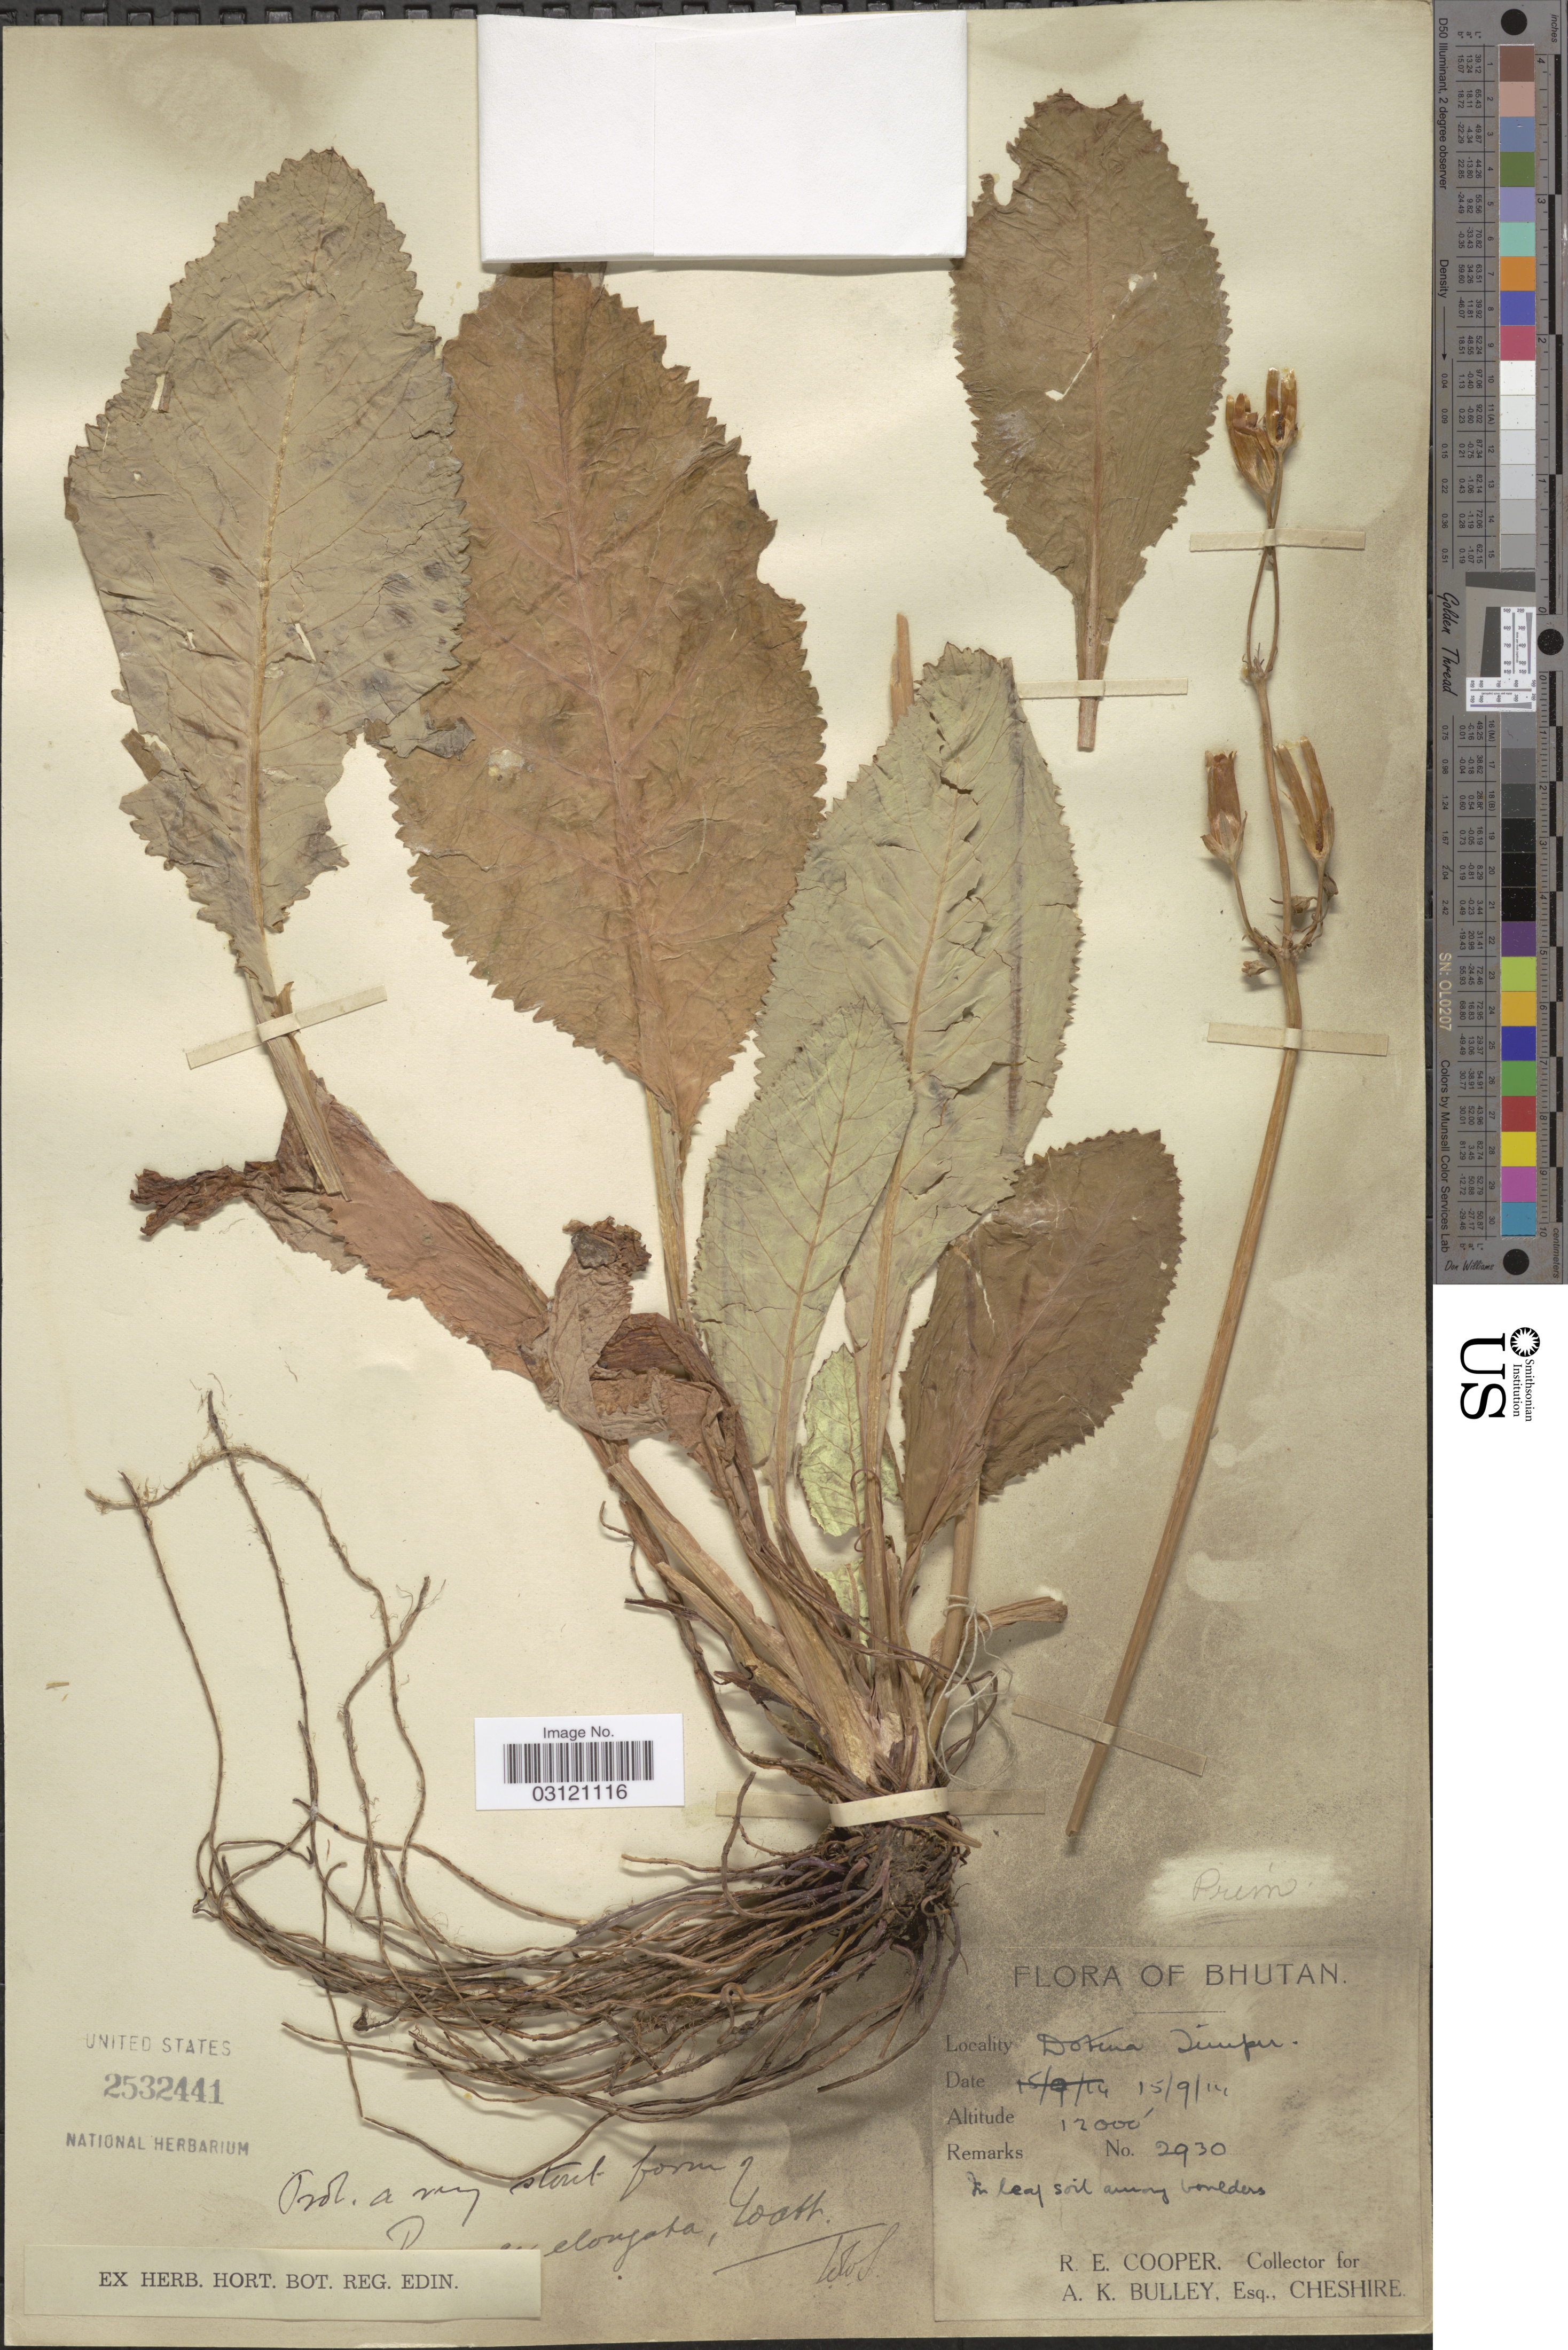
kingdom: Plantae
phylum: Tracheophyta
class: Magnoliopsida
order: Ericales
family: Primulaceae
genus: Primula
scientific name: Primula elongata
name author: Watt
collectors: R. E. Cooper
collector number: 2930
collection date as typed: Transcribed d/m/y: 15/9/14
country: Bhutan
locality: Dotena [interpreted] Timpu.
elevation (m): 3658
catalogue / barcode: US 2532441